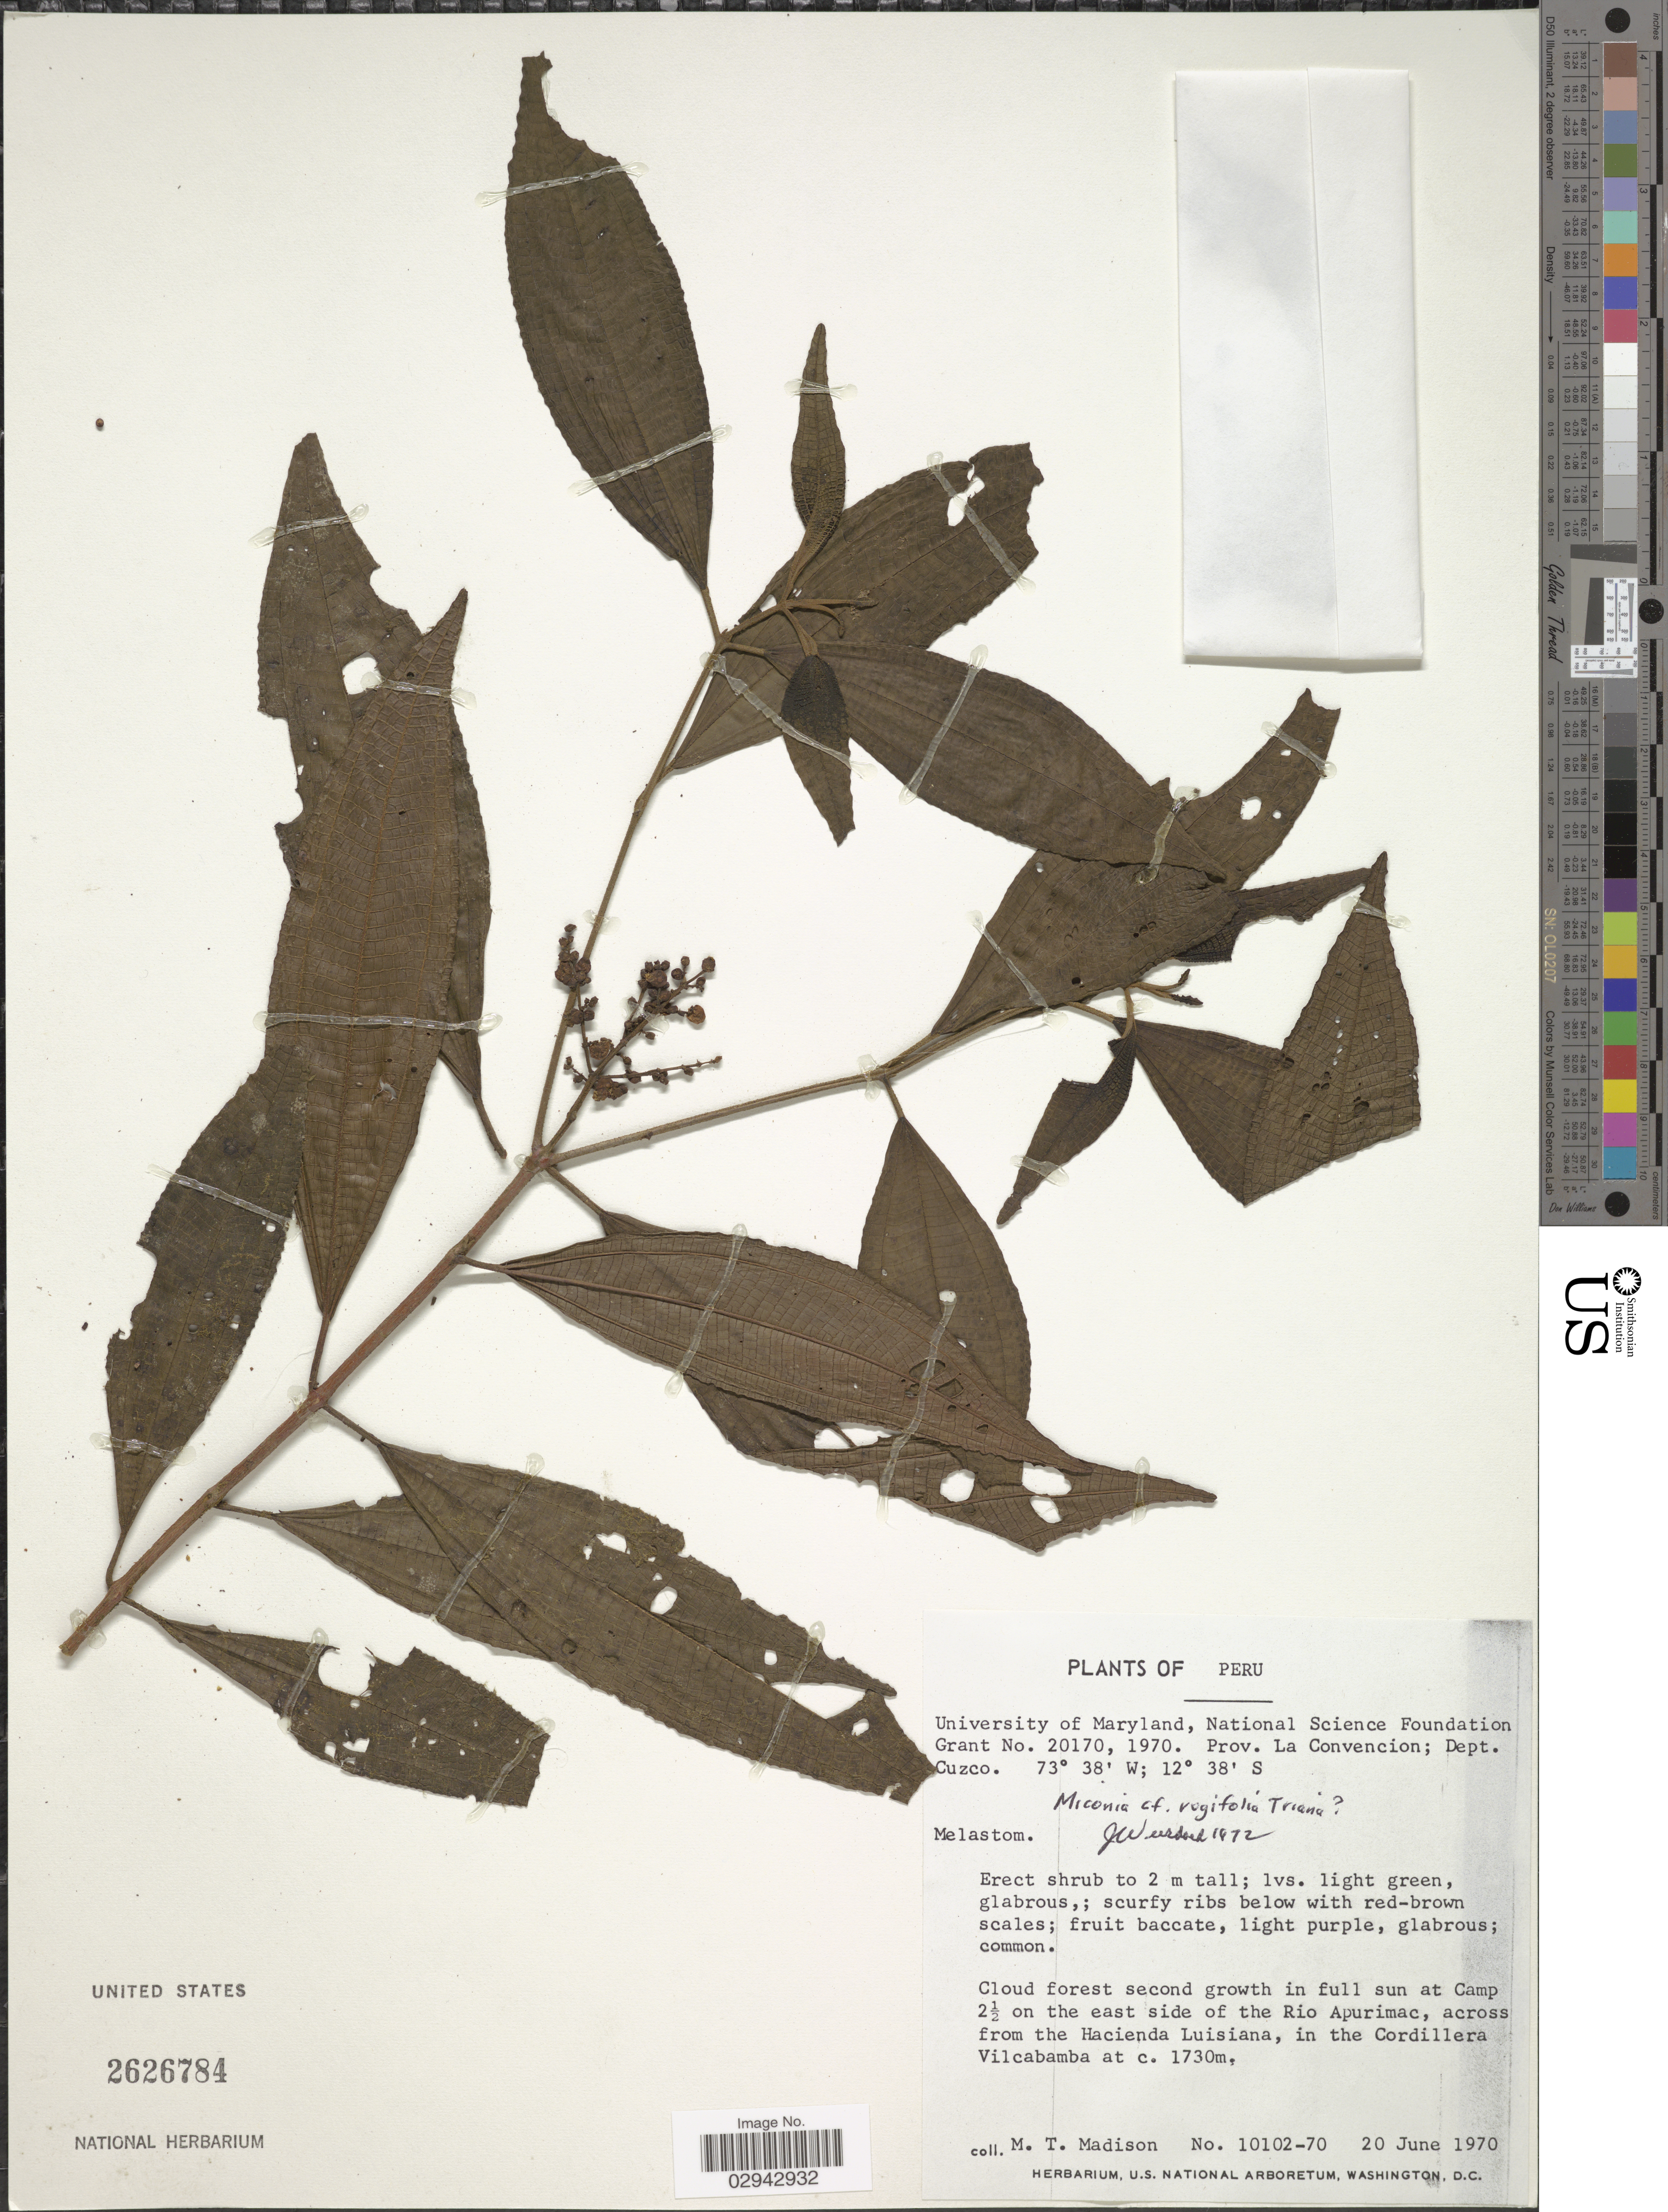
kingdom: Plantae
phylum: Tracheophyta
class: Magnoliopsida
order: Myrtales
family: Melastomataceae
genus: Miconia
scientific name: Miconia rugifolia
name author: Triana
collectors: M. T. Madison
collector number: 10102-70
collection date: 1970-06-20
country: Peru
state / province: Cusco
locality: Prov. La Convencion; Dept. Cuzco. Camp 2½ on the east side of the Rio Apurimac, across from the Hacienda Luisiana, in the Cordillera Vilcabamba.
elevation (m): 1730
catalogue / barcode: US 2626784